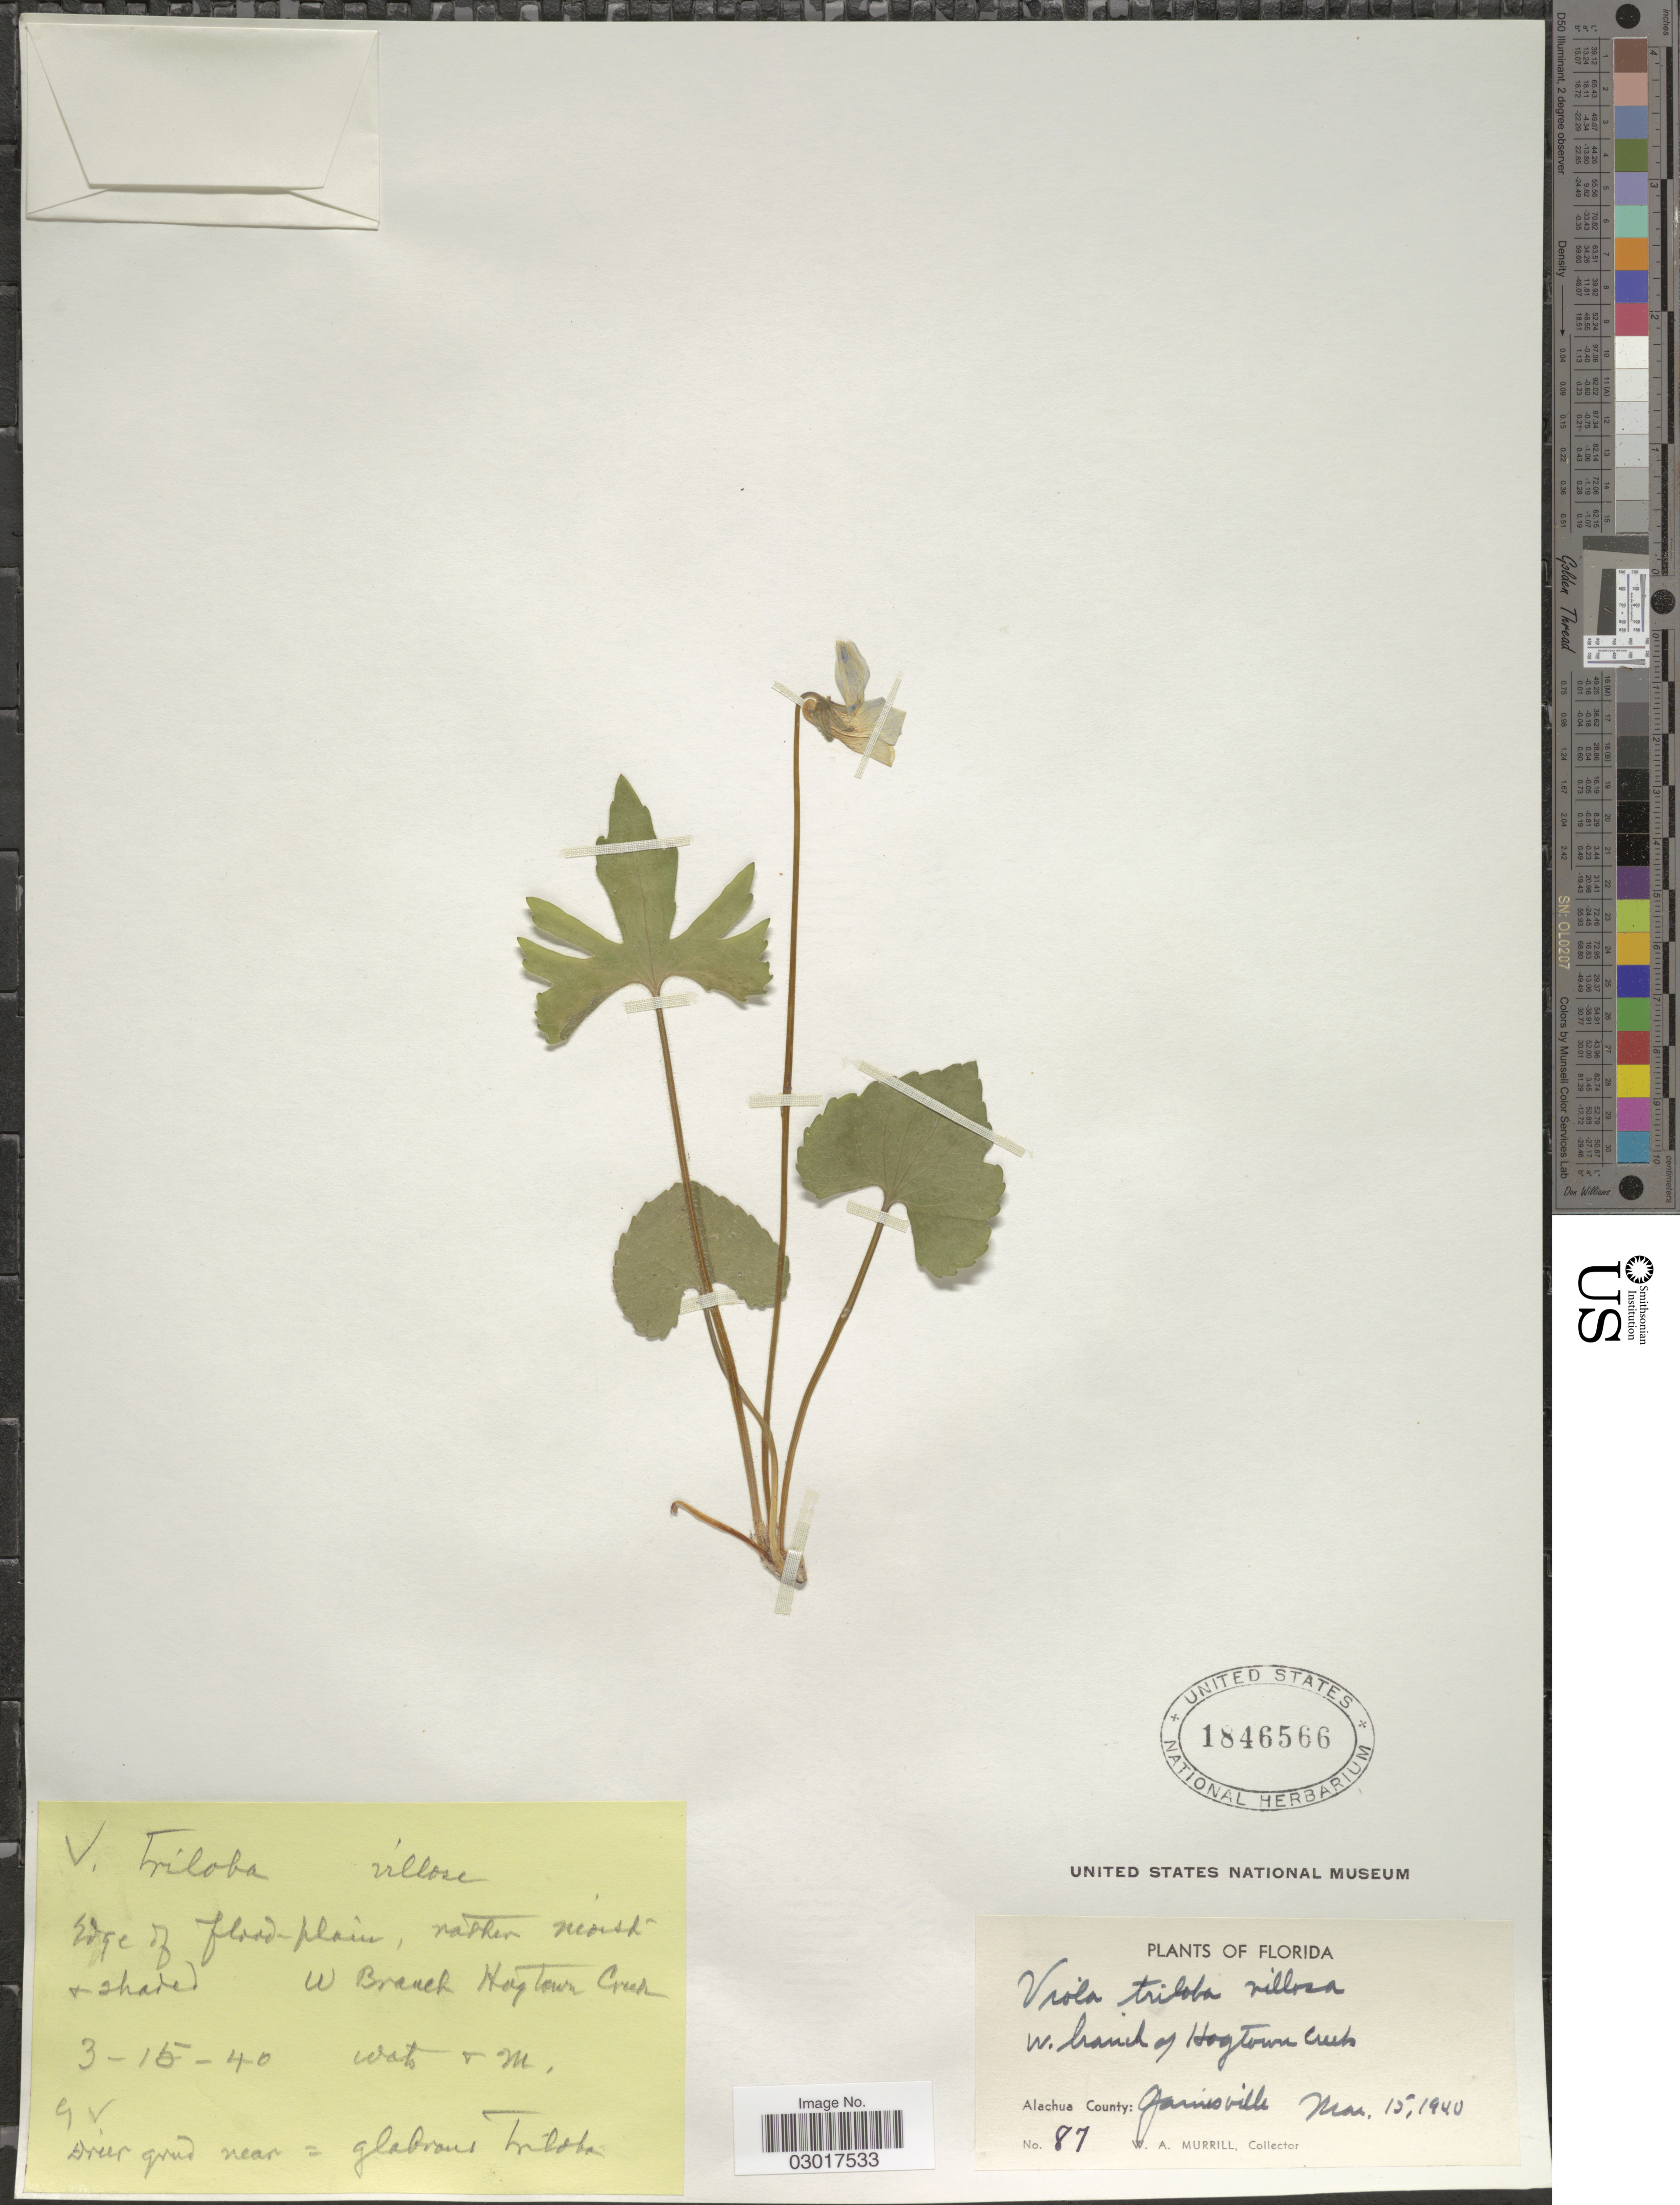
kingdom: Plantae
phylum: Tracheophyta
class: Magnoliopsida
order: Malpighiales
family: Violaceae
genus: Viola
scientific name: Viola triloba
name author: Schwein.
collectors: W. A. Murrill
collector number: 87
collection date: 1940-03-15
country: United States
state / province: Florida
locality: W. branch of Hogtown Creek. Alachua County: Gainesville.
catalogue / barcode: US 1846566